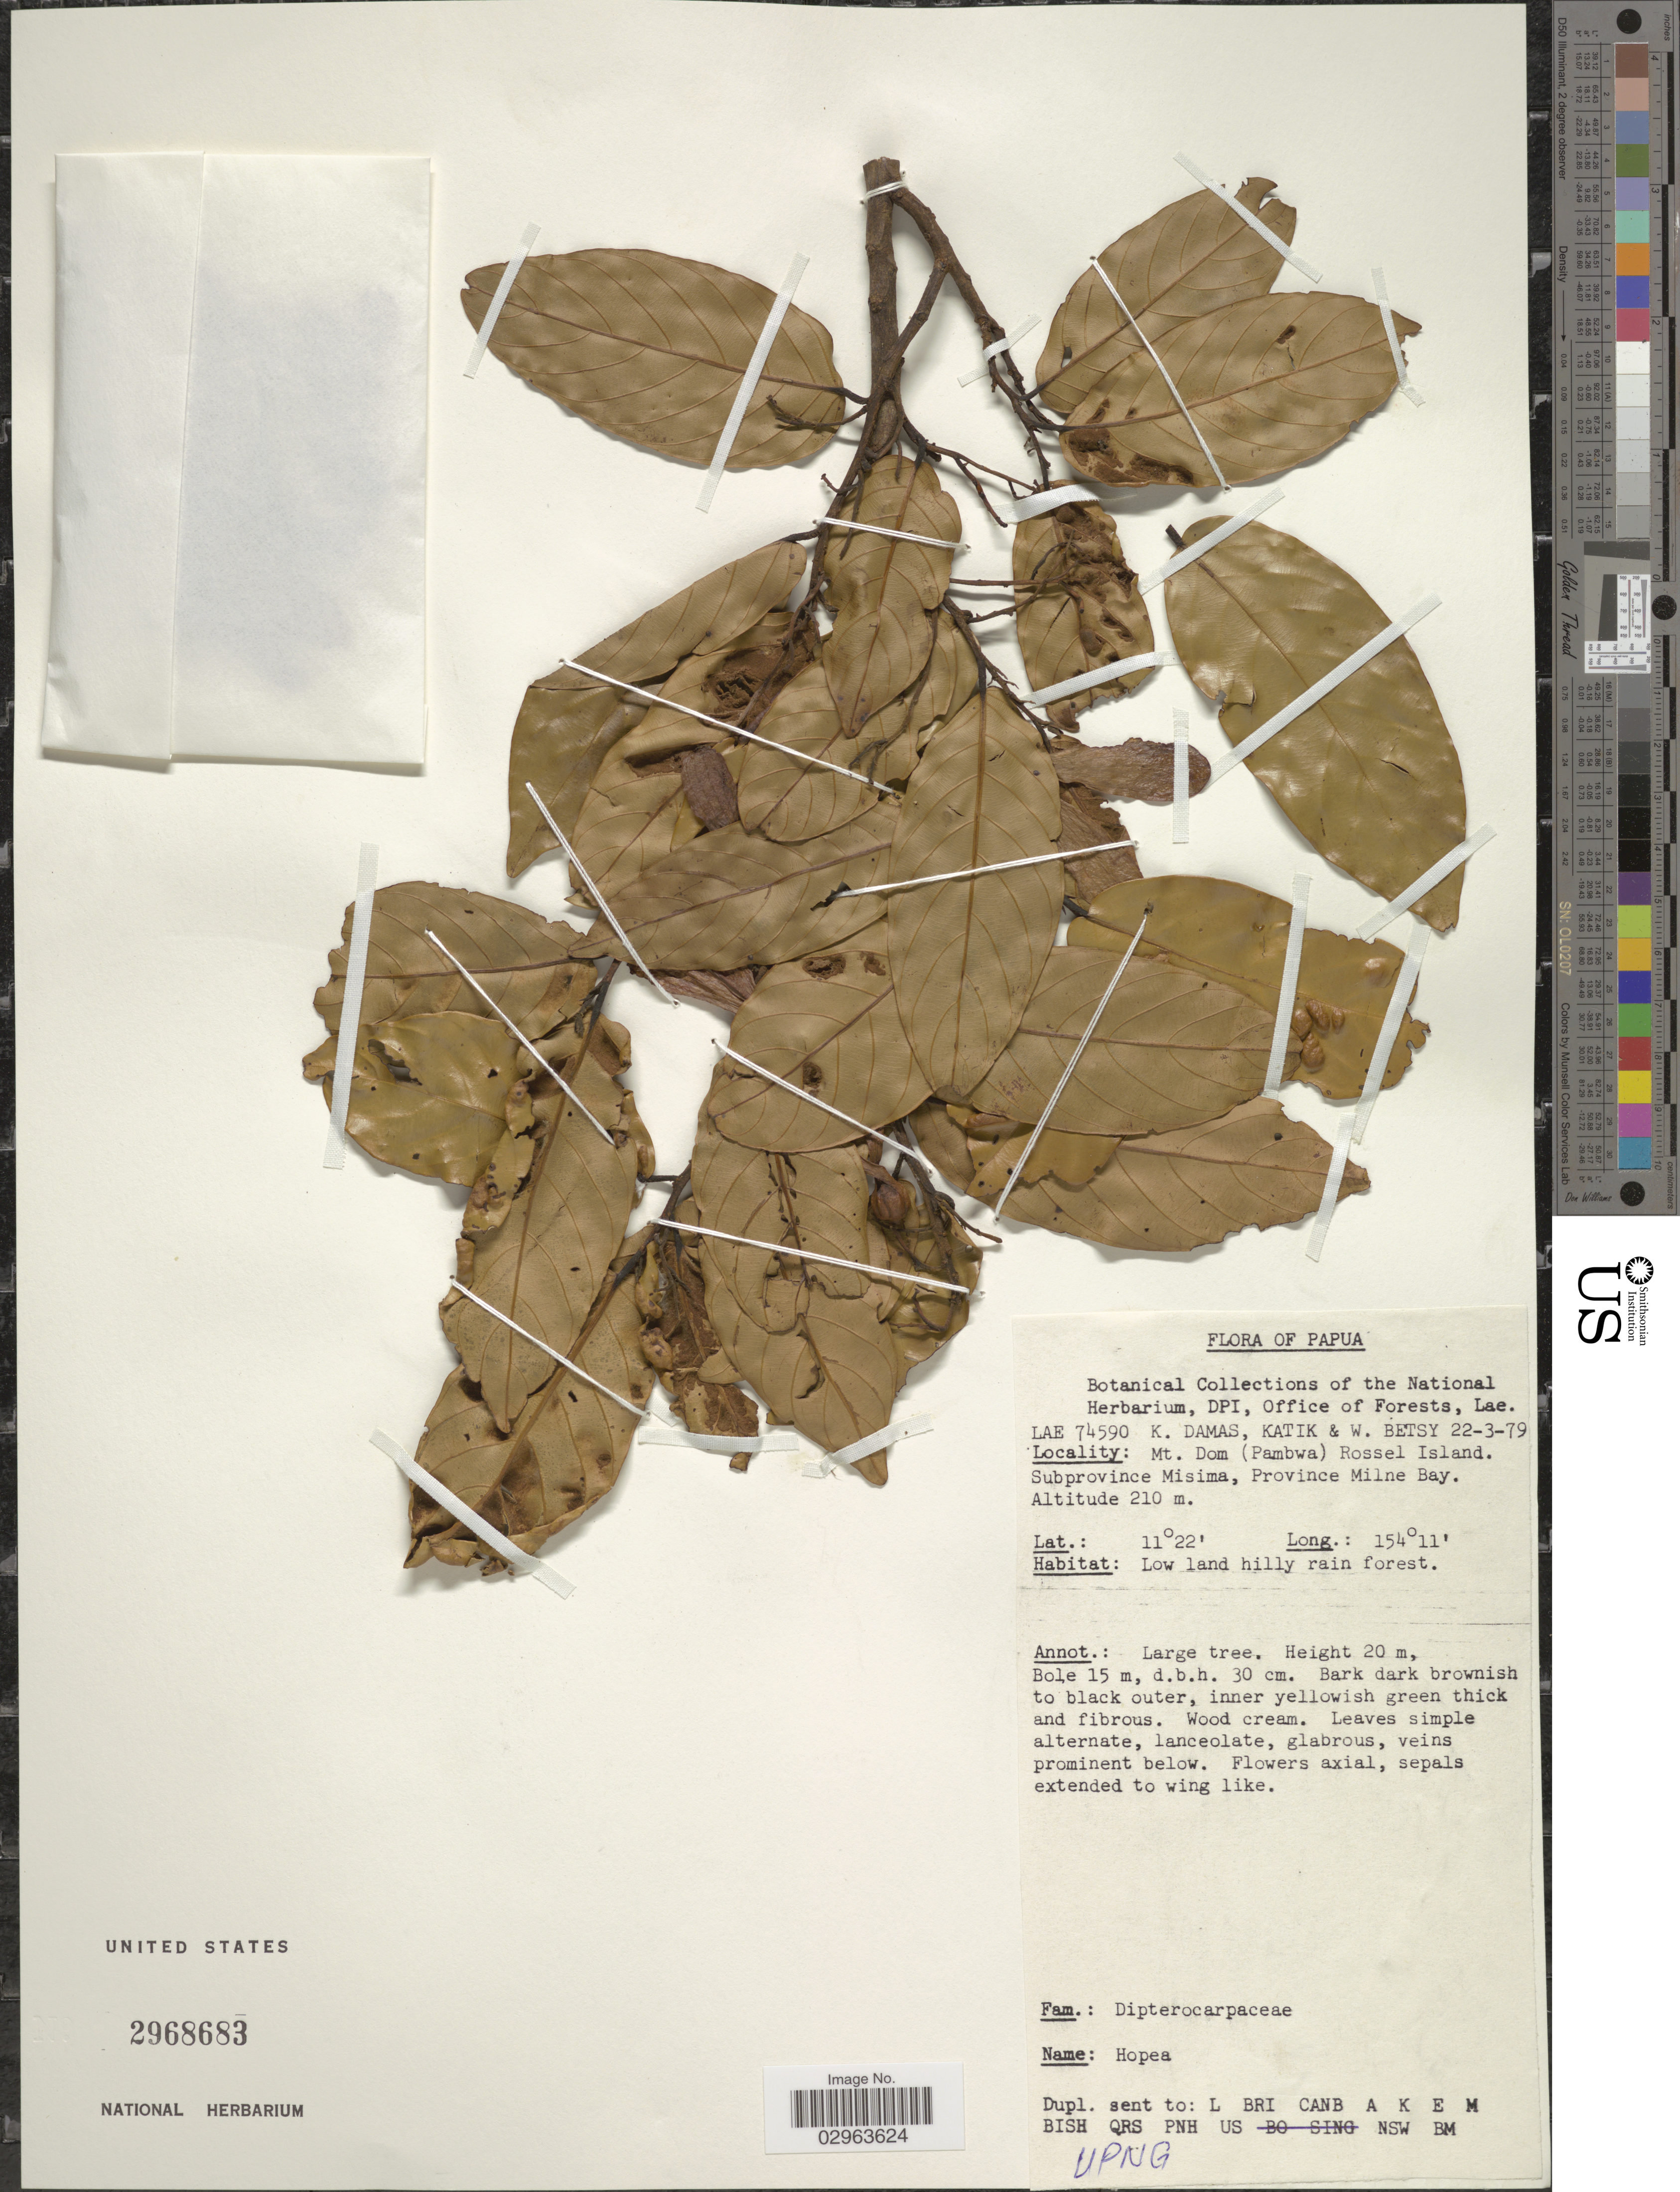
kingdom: Plantae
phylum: Tracheophyta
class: Magnoliopsida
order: Malvales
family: Dipterocarpaceae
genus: Hopea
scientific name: Hopea sp.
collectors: K. Damas, Katik & W. Betsy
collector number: LAE 74590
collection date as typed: Transcribed d/m/y: 23/3/79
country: Papua New Guinea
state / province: Milne Bay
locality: Papua. Mt. Dom (Pambwa) Rossel Island. Subprovince Misima.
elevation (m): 210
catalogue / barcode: US 2968683